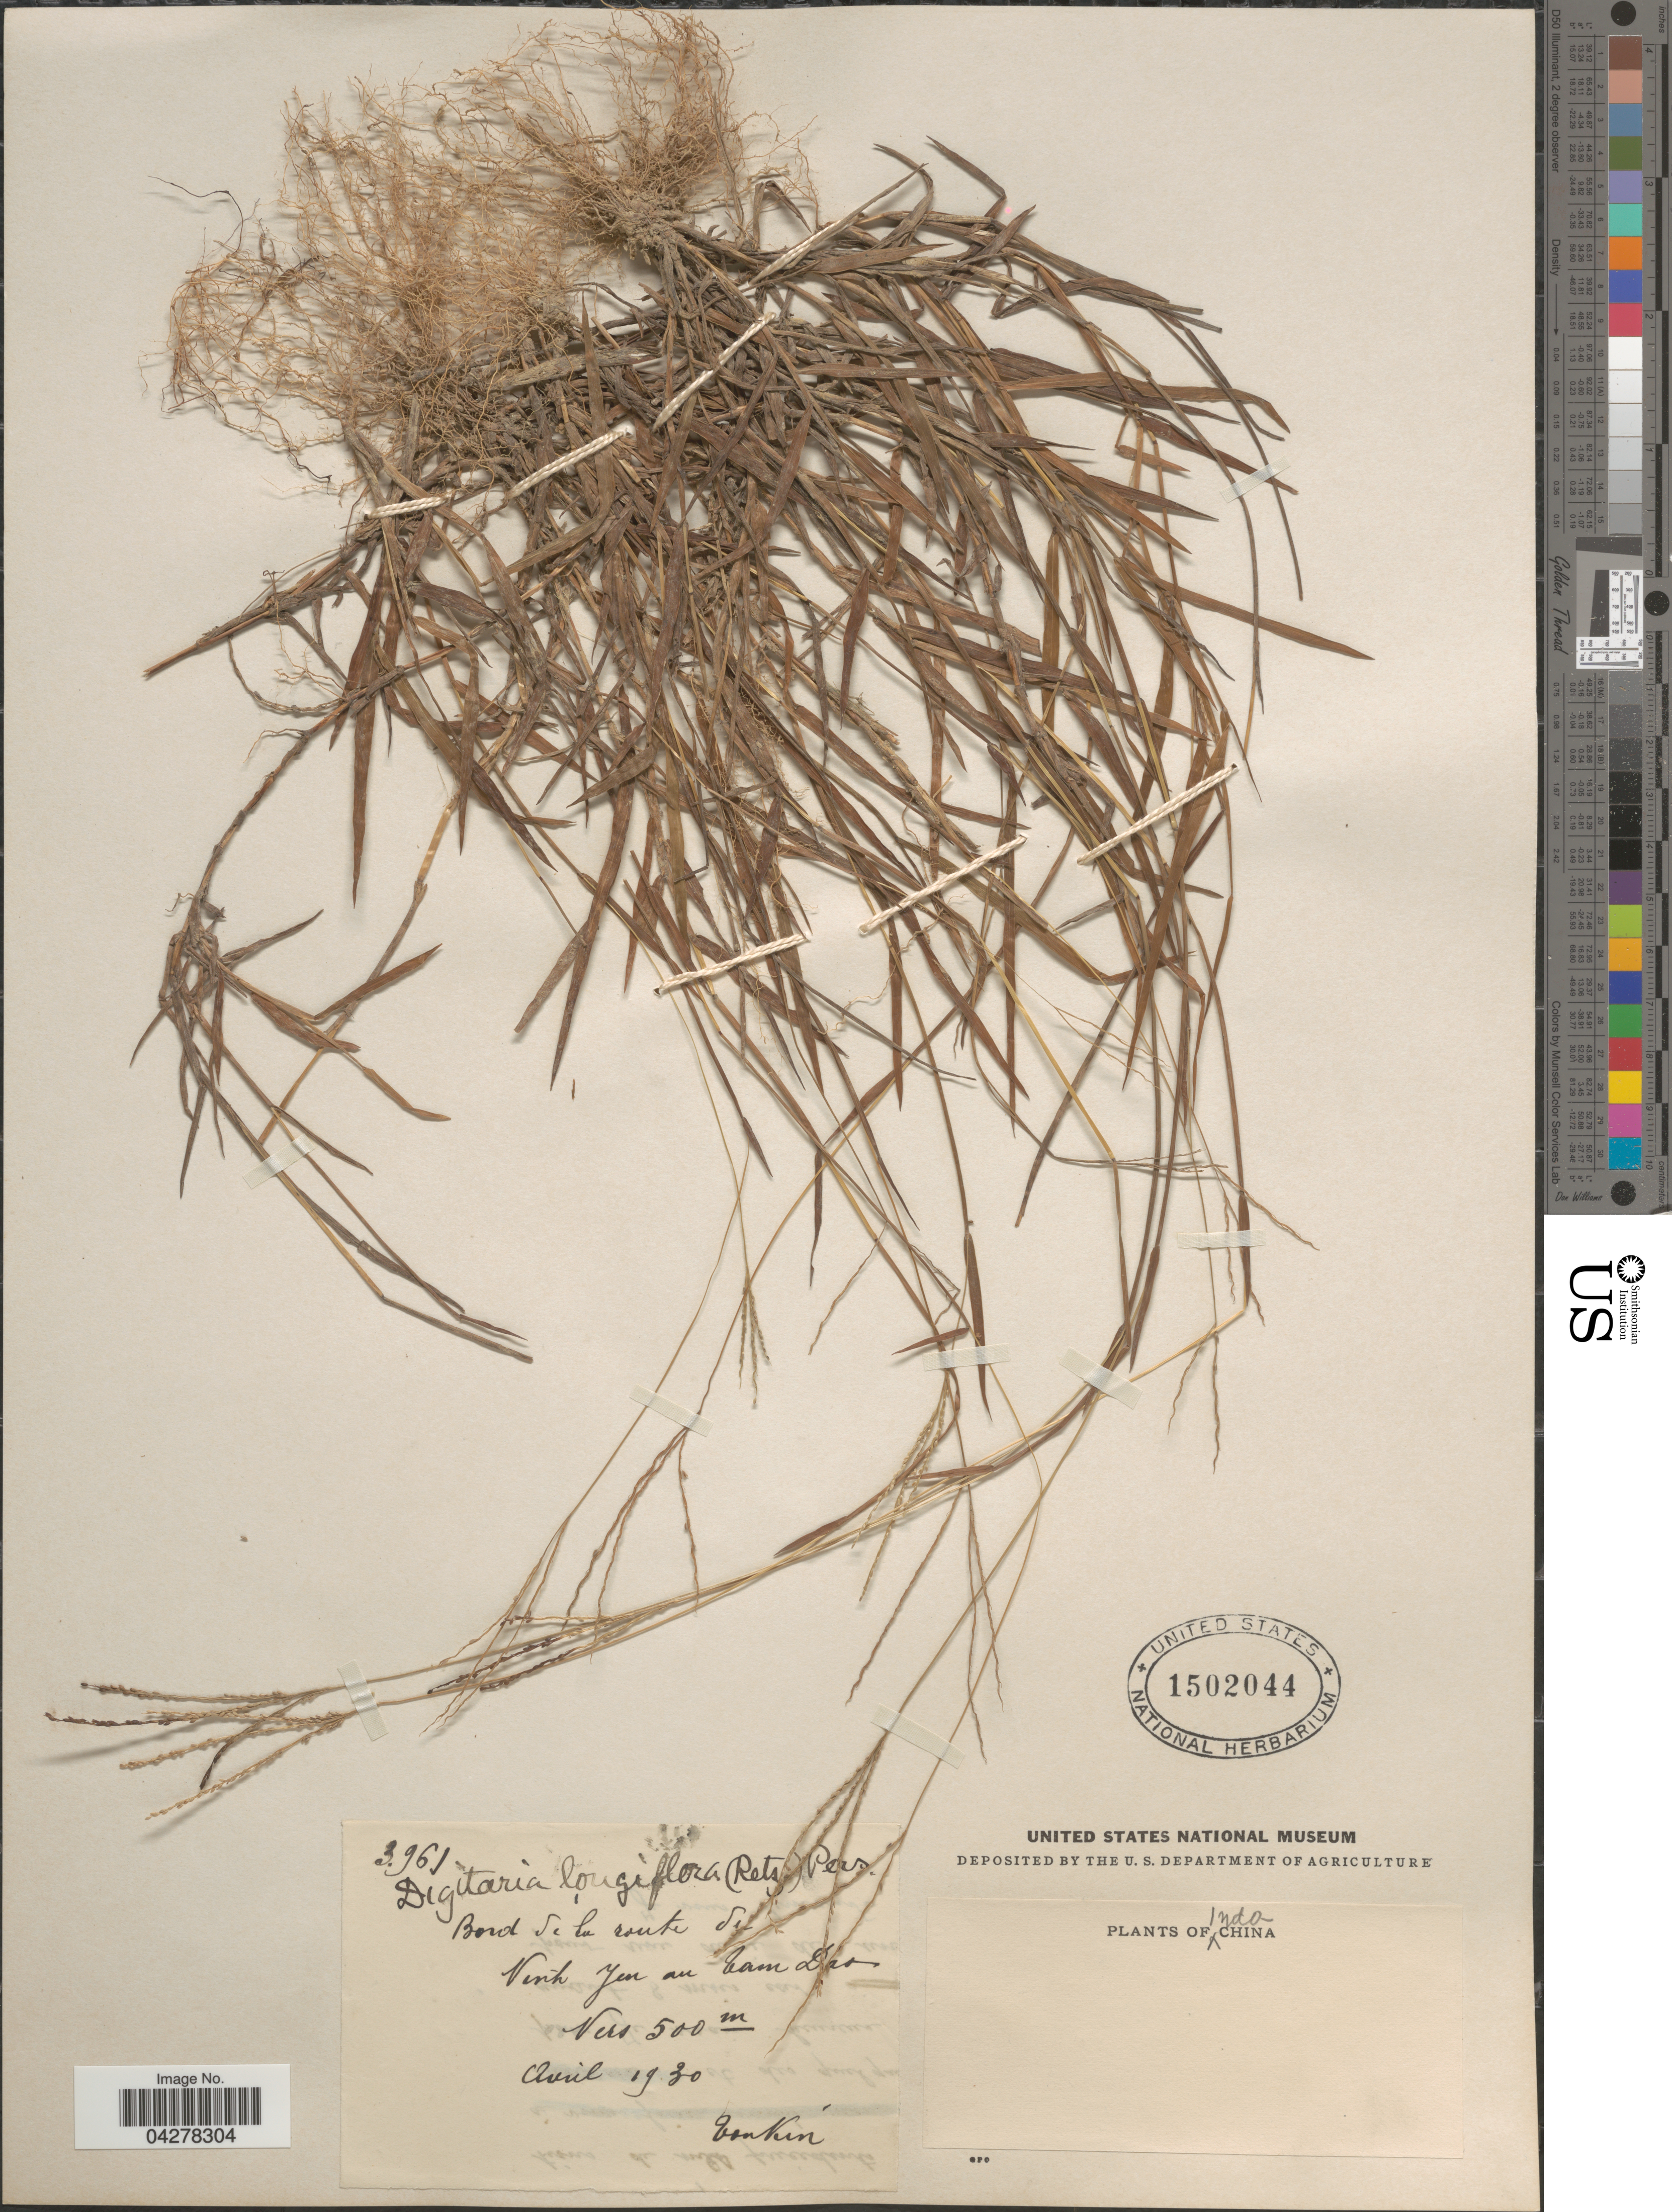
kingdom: Plantae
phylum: Tracheophyta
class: Liliopsida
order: Poales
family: Poaceae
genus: Digitaria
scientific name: Digitaria longiflora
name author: (Retz.) Pers.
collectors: P. A. Pételot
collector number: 3961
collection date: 1930-04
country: Vietnam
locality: Indo-China. Bord de la route de Vinh Yen au Cam Dao.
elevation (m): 500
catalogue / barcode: US 1502044